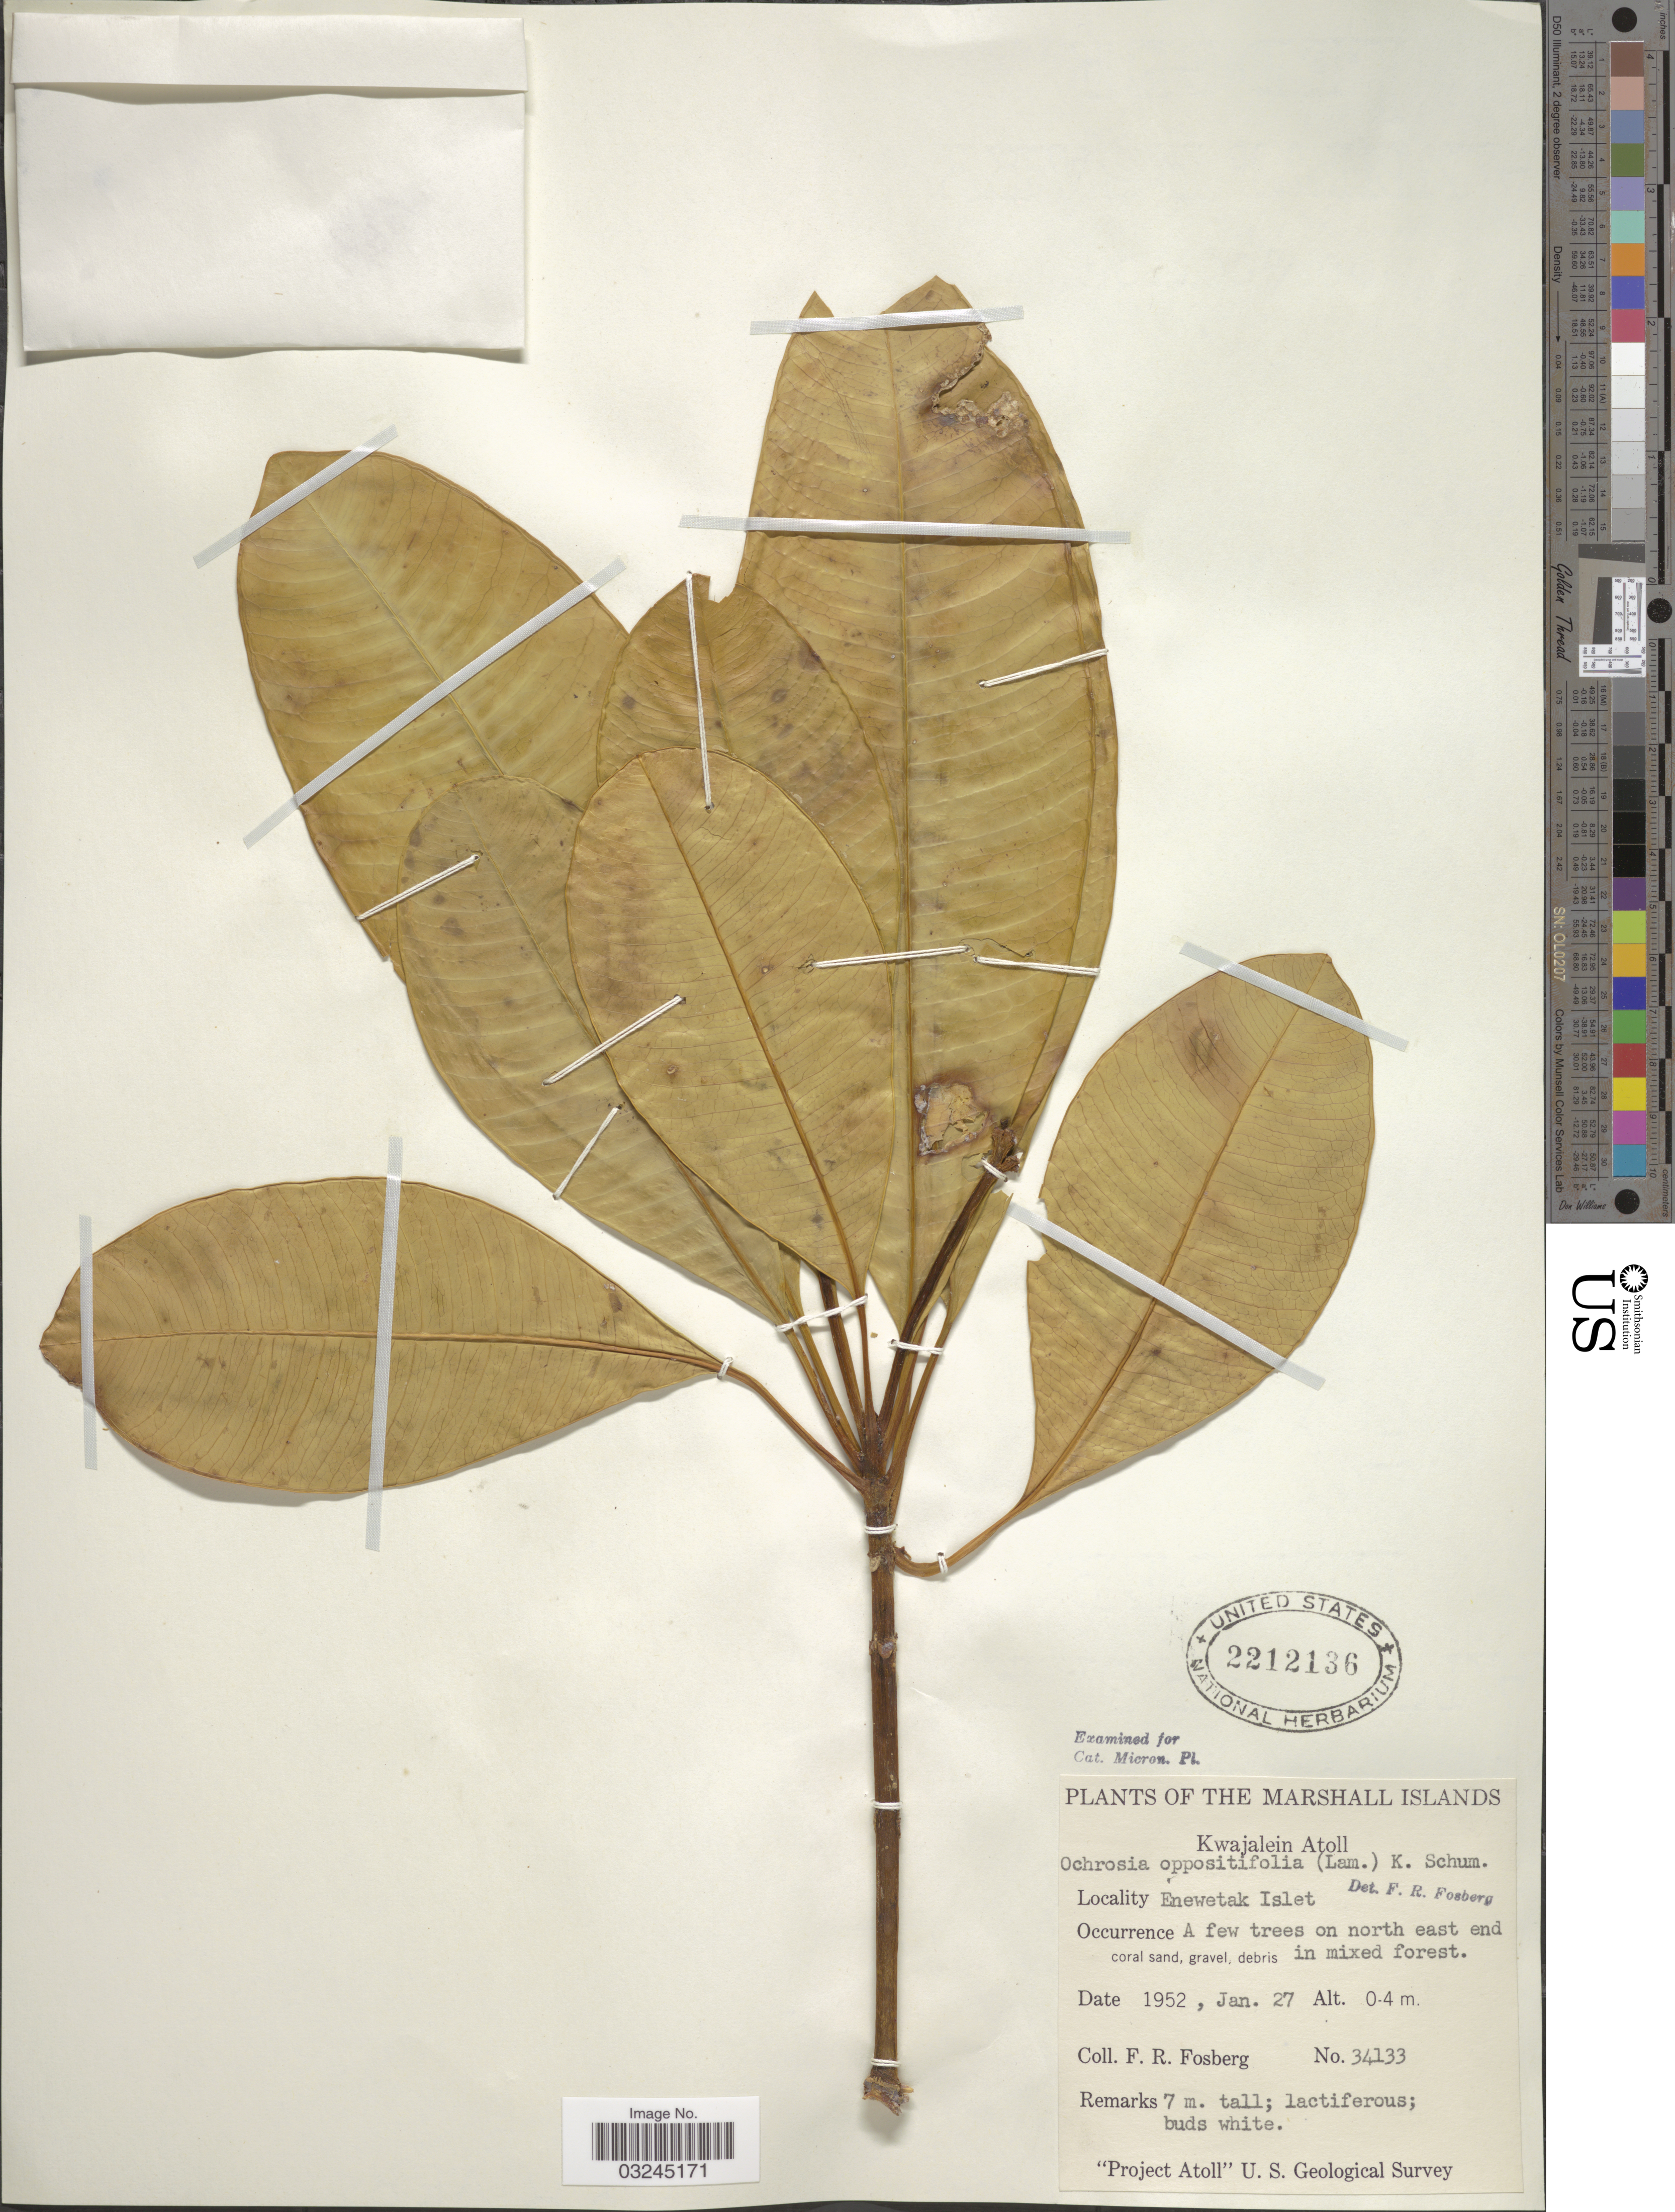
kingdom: Plantae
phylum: Tracheophyta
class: Magnoliopsida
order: Gentianales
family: Apocynaceae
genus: Ochrosia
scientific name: Ochrosia oppositifolia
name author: (Lam.) K. Schum.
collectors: F. R. Fosberg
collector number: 34133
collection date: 1952-01-27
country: Marshall Islands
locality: Kwajalein Atoll. Enewetak Islet.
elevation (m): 0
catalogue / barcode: US 2212136